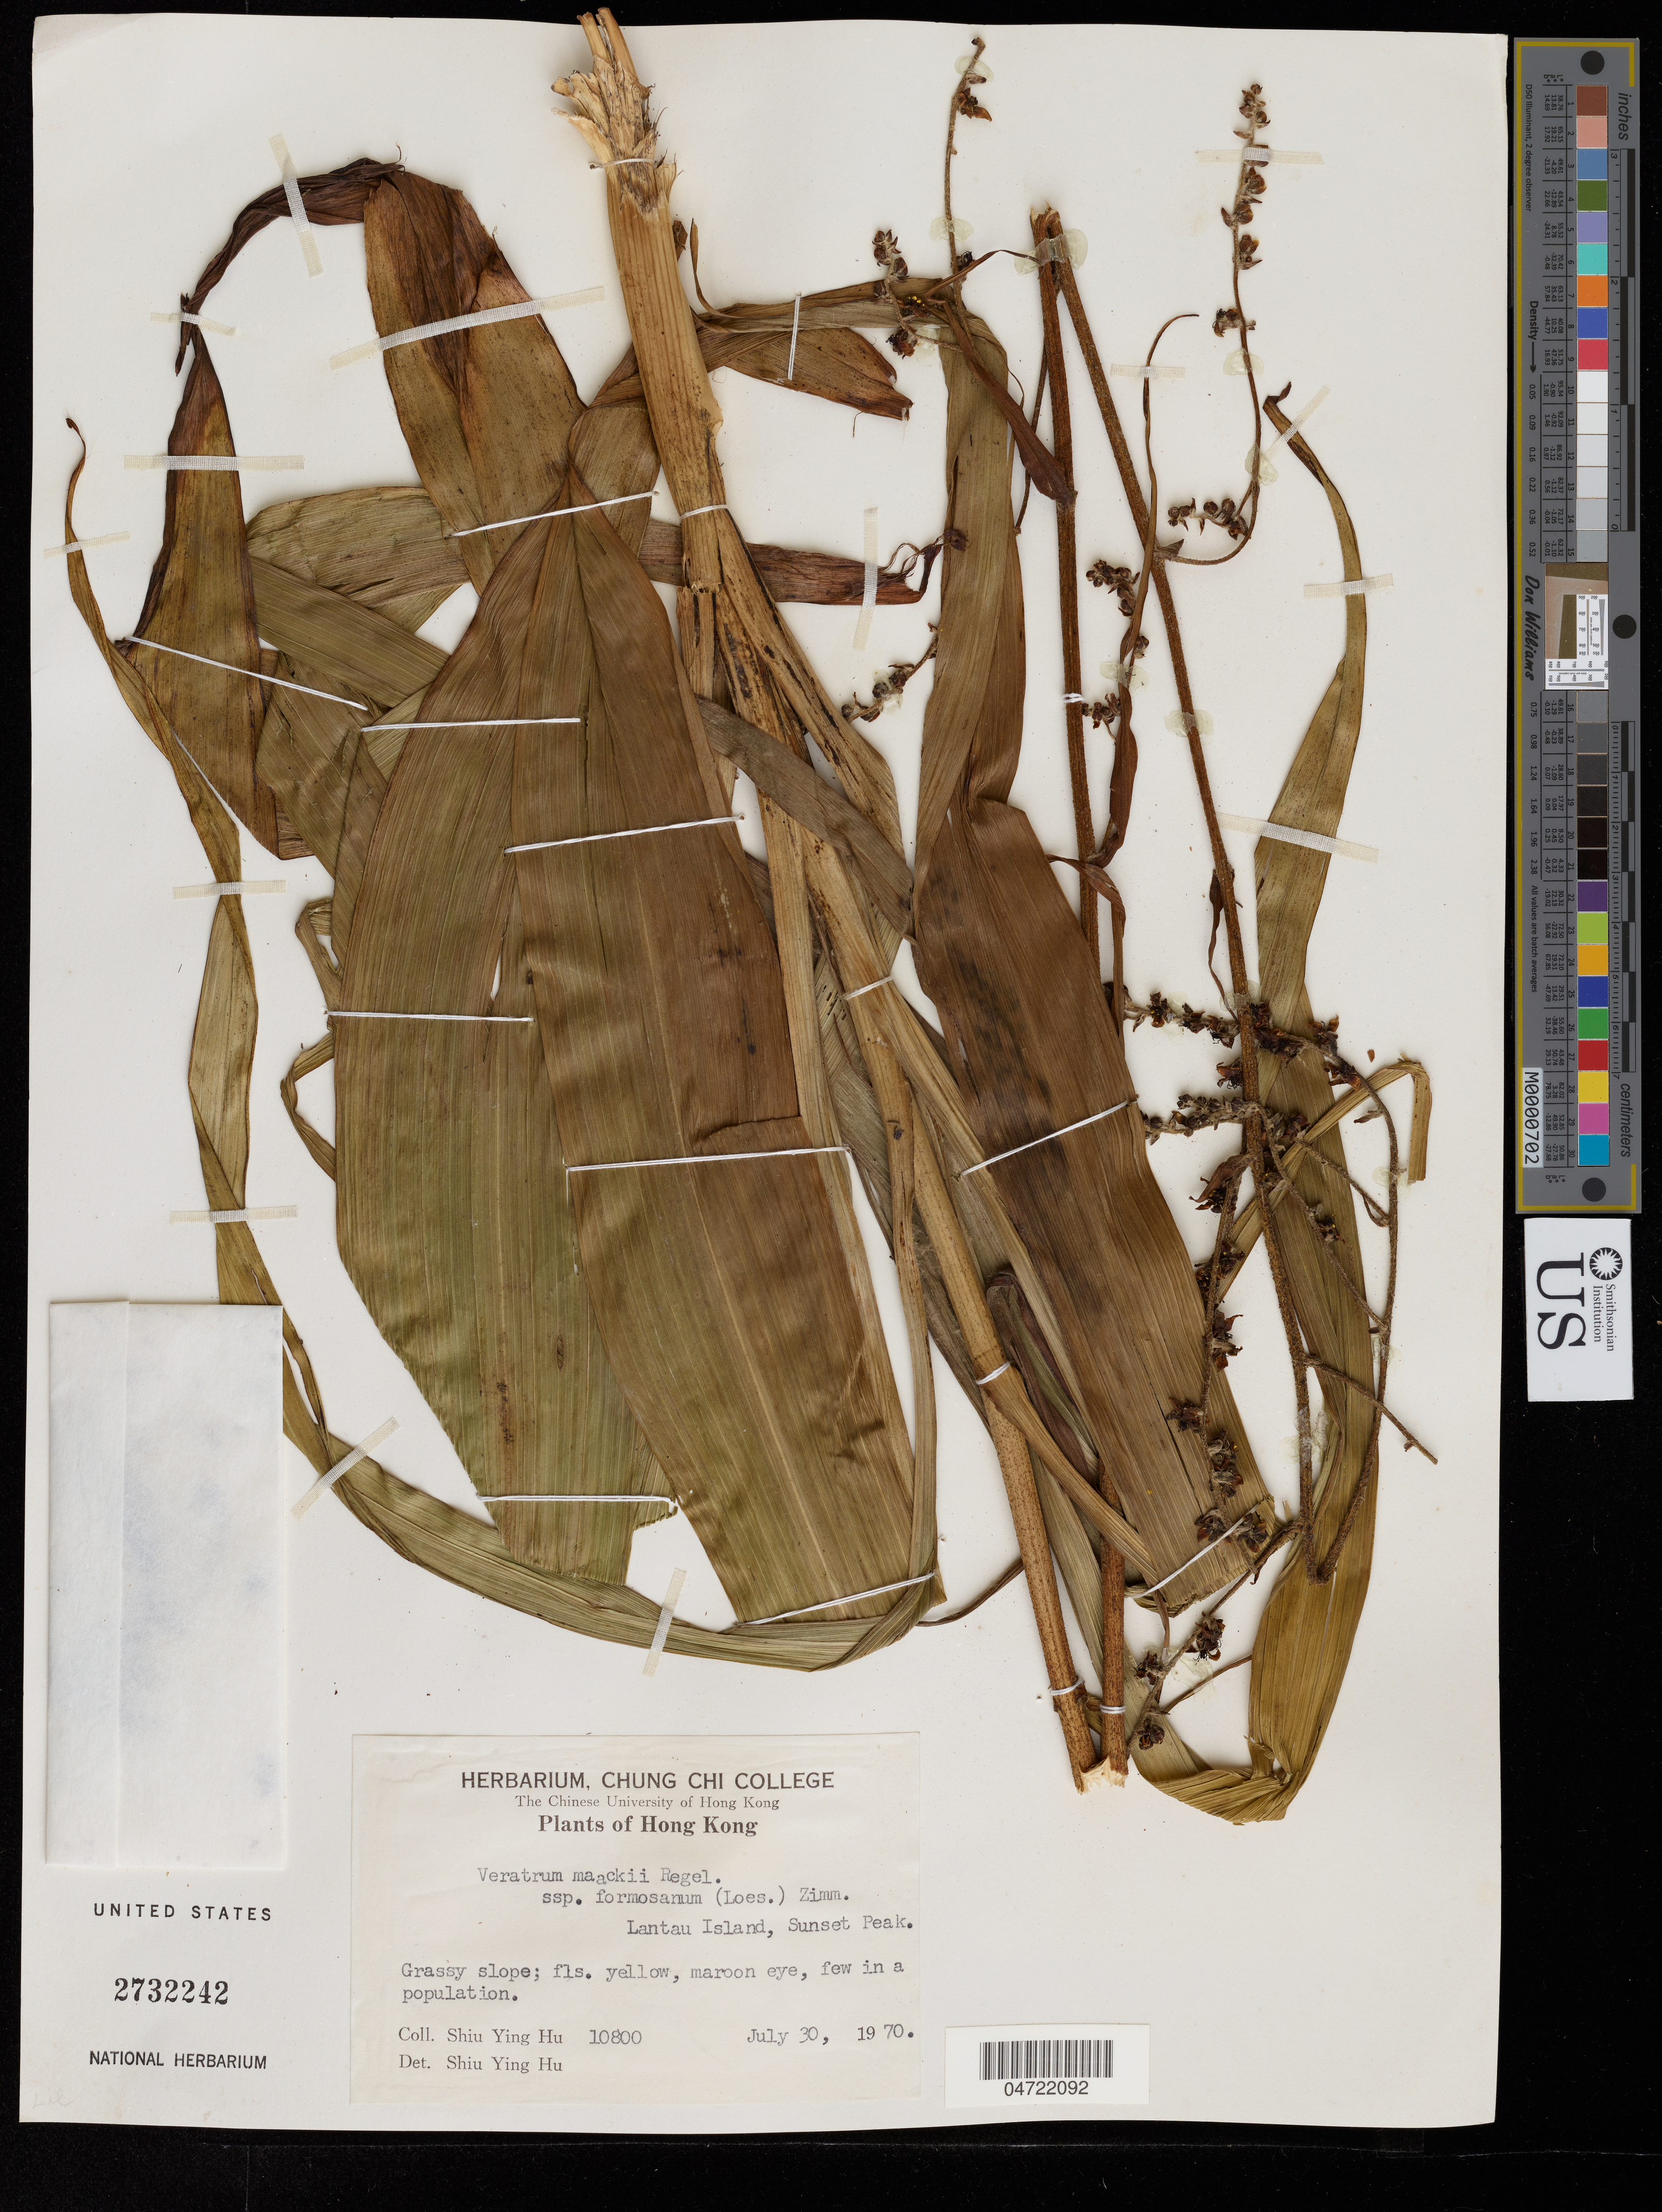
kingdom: Plantae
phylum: Tracheophyta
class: Liliopsida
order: Liliales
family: Melanthiaceae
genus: Veratrum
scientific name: Veratrum maackii subsp. formosanum (O. Loes.) J.H. Zimmerman, ined.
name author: (O. Loes.) J.H. Zimmerman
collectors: S. Y. Hu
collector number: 10800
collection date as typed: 30 Jul 1970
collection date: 1970-07-30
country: China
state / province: Hong Kong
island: Lantau I.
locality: Lantau island, Sunset peak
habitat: Grassy slopes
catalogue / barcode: US 2732242